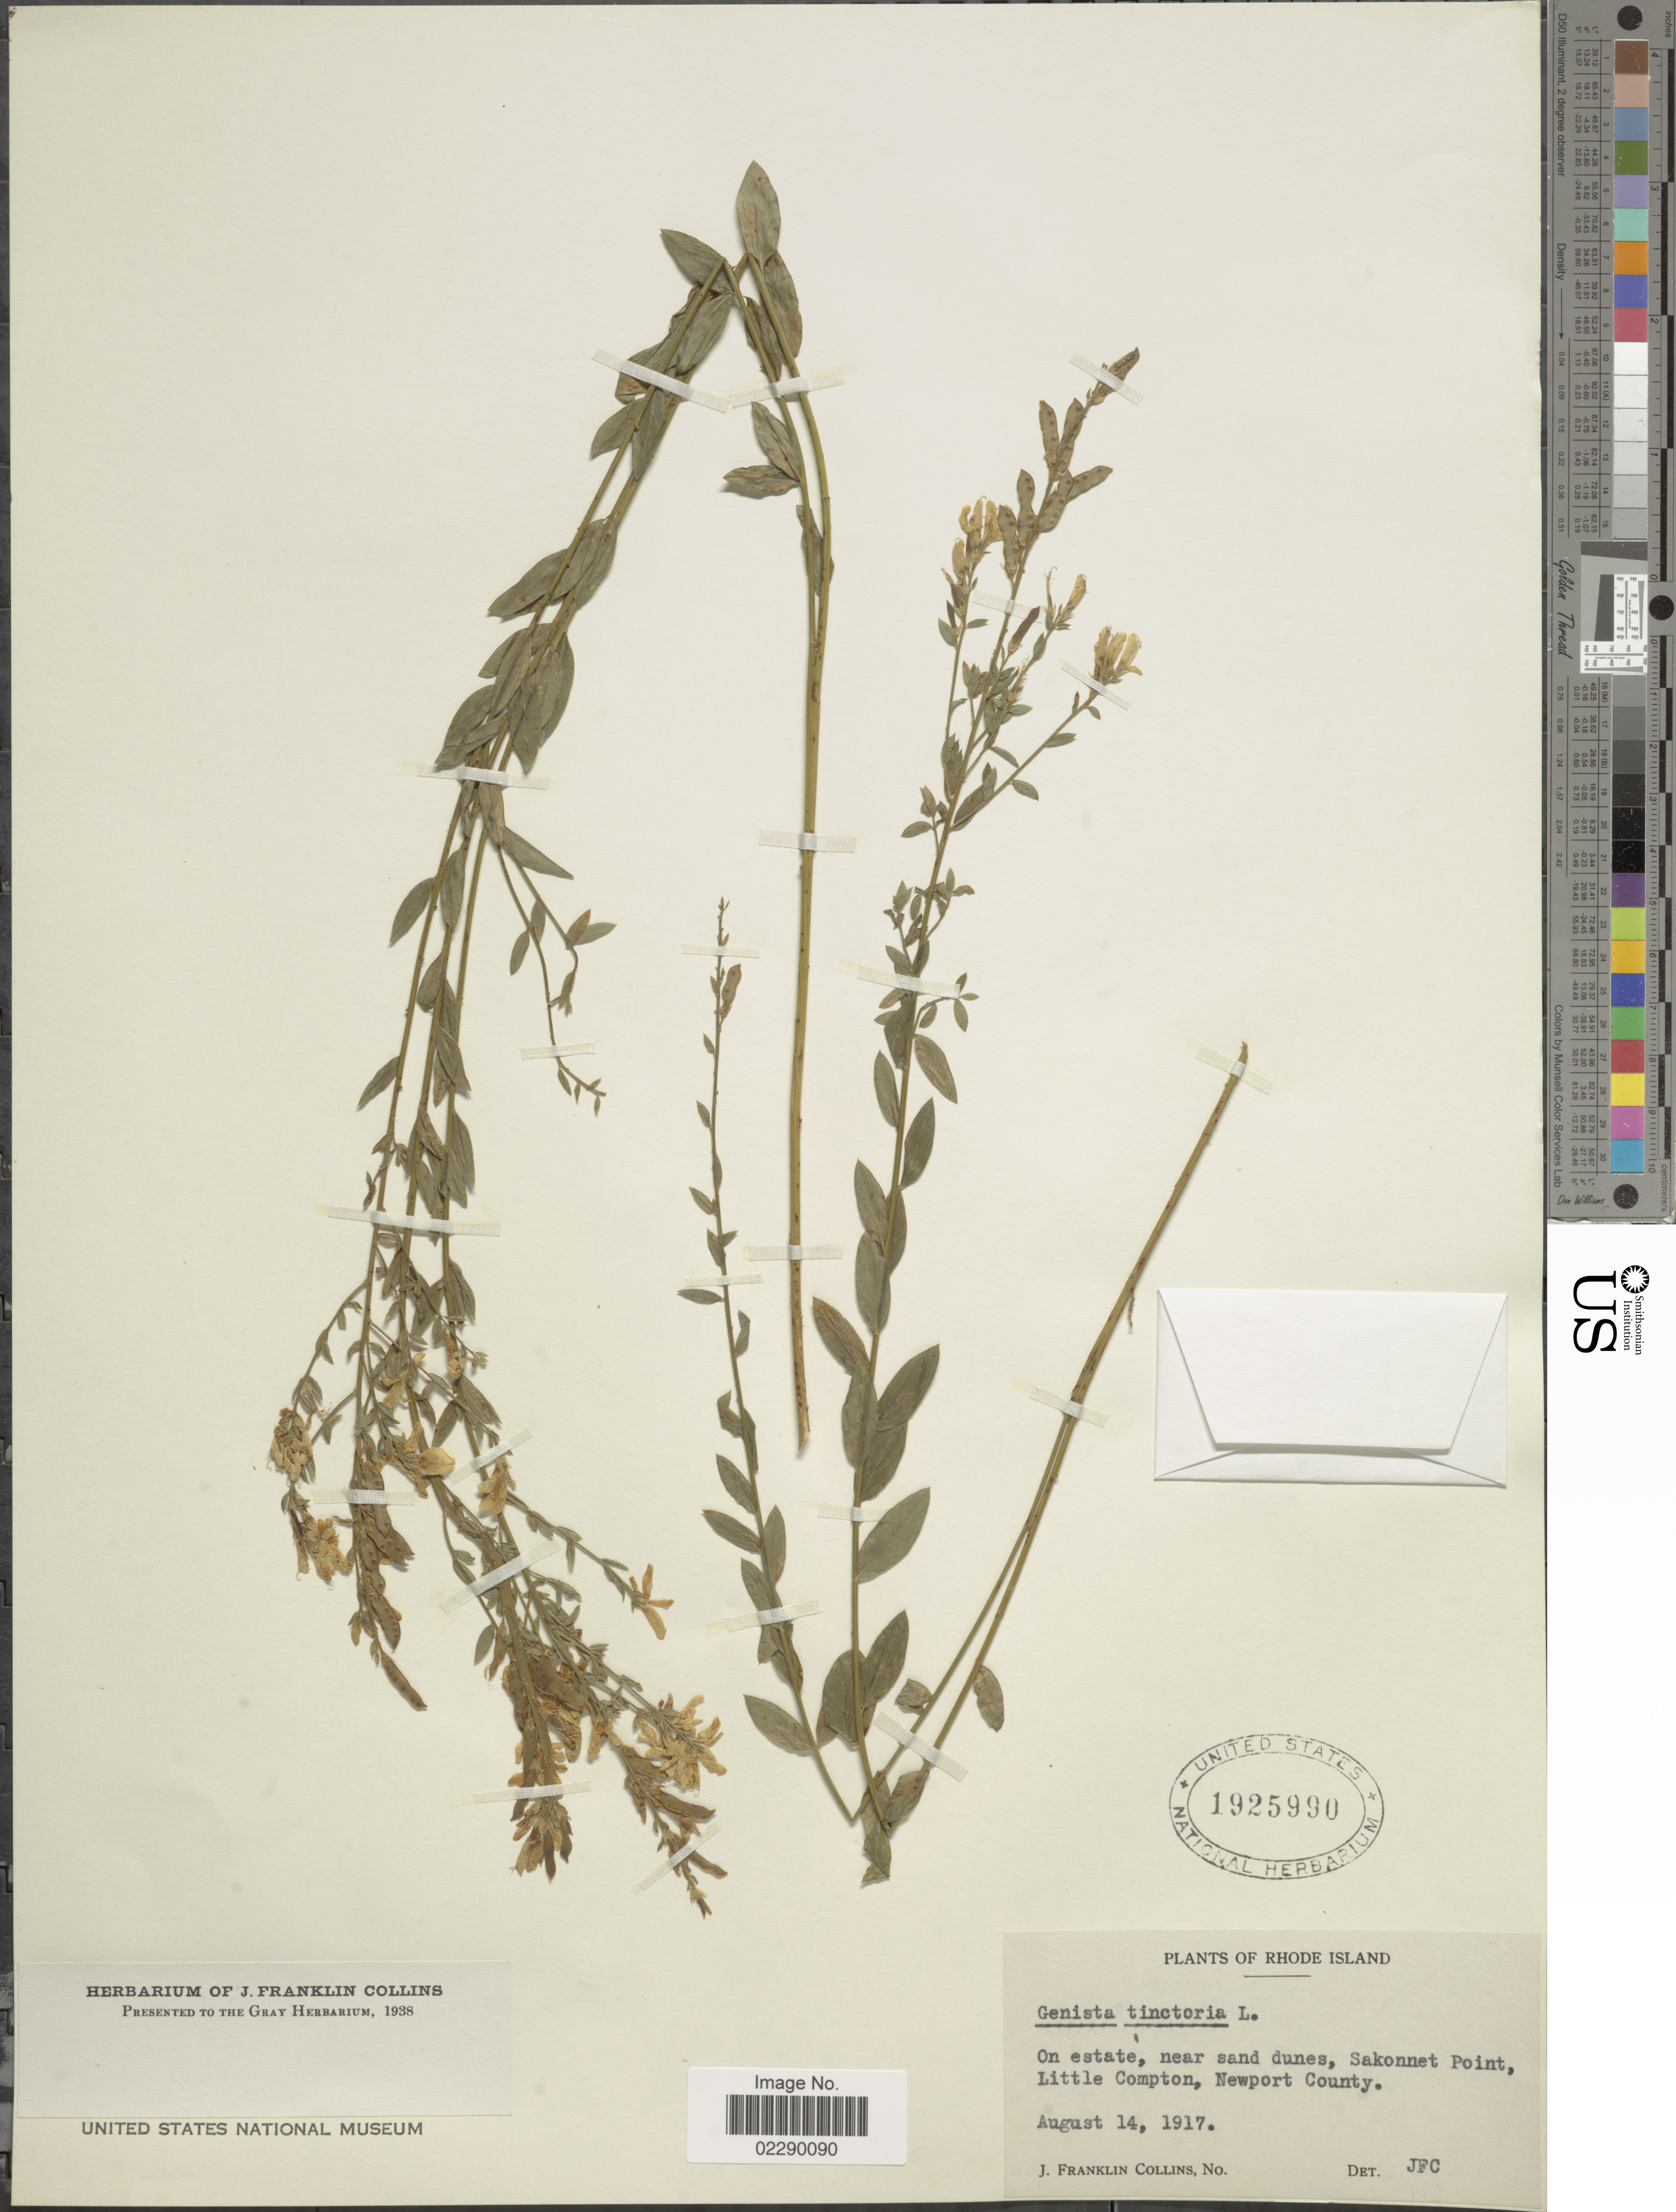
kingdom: Plantae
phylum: Tracheophyta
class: Magnoliopsida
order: Fabales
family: Fabaceae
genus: Genista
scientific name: Genista tinctoria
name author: L.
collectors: J. Collins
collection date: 1917-08-14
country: United States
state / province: Rhode Island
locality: On estate, near sand dunes, Sakonnet Point, Little Compton, Newport County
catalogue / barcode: US 1925990